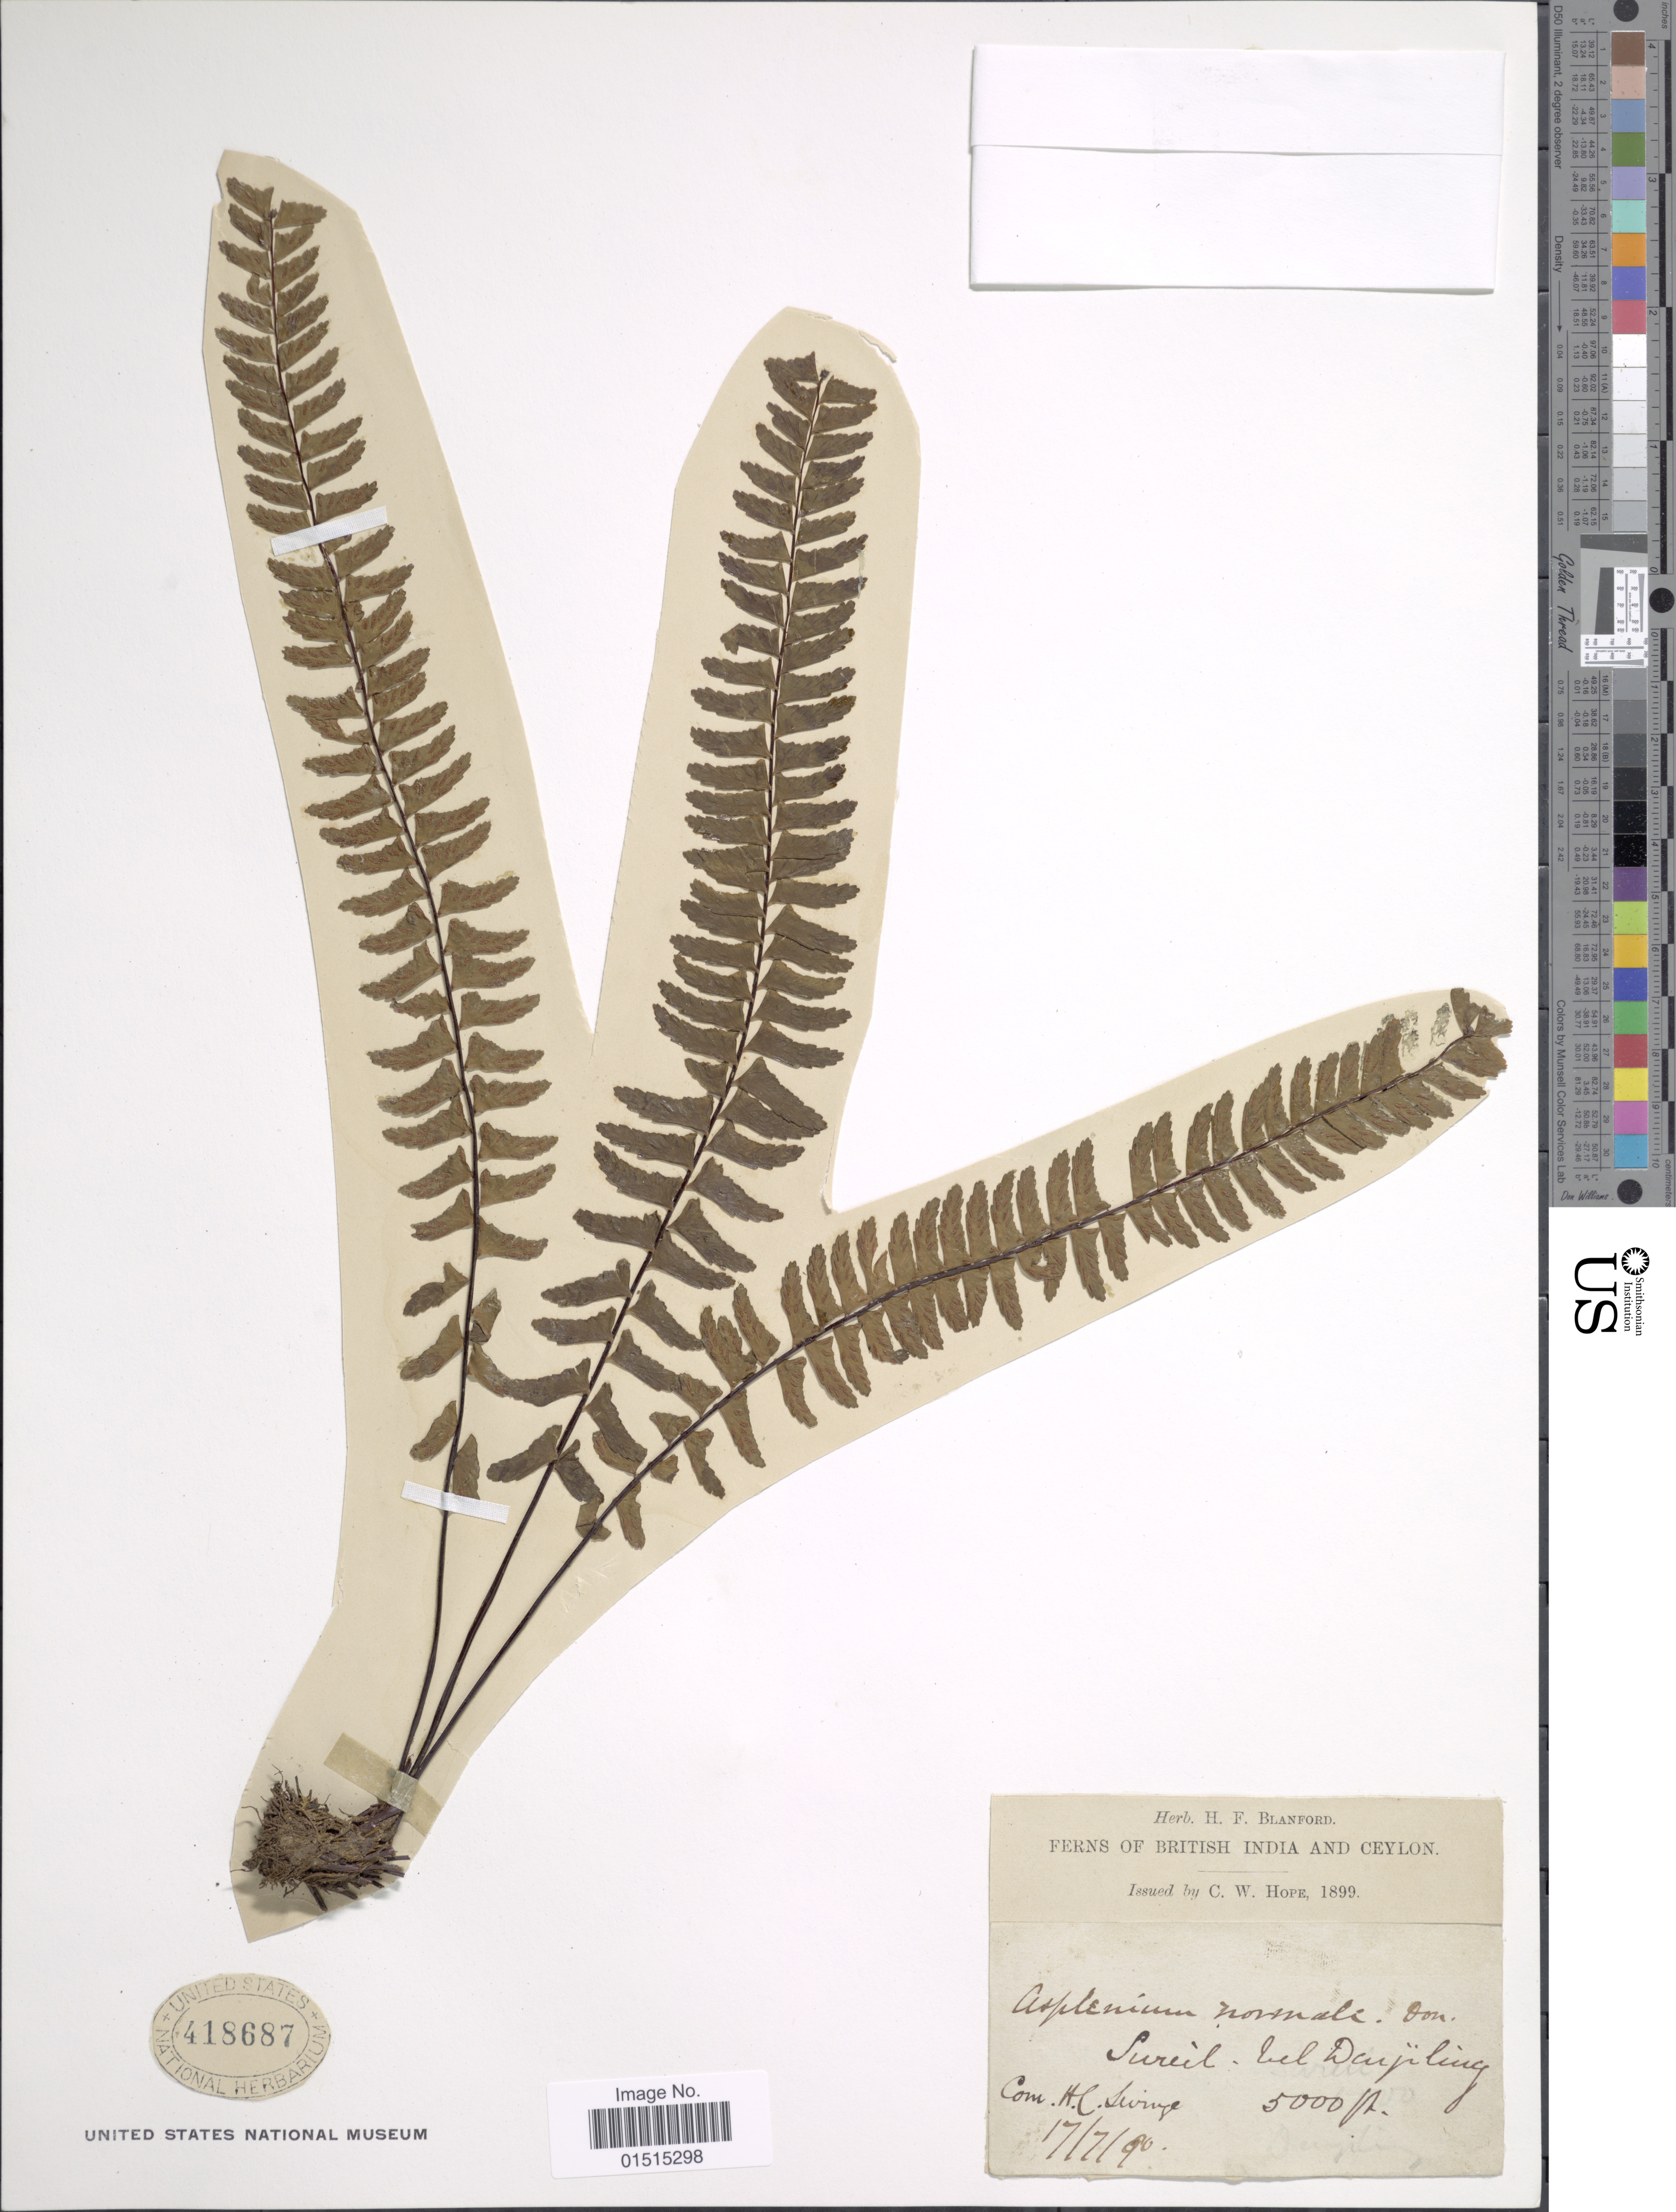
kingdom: Plantae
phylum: Tracheophyta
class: Polypodiopsida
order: Polypodiales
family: Aspleniaceae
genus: Asplenium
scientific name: Asplenium normale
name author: D. Don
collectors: C. W. Hope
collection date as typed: Transcribed d/m/y: 17/7/90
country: India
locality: British India and Ceylon, Sureil, Del Darjiling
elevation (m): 1524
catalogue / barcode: US 418687